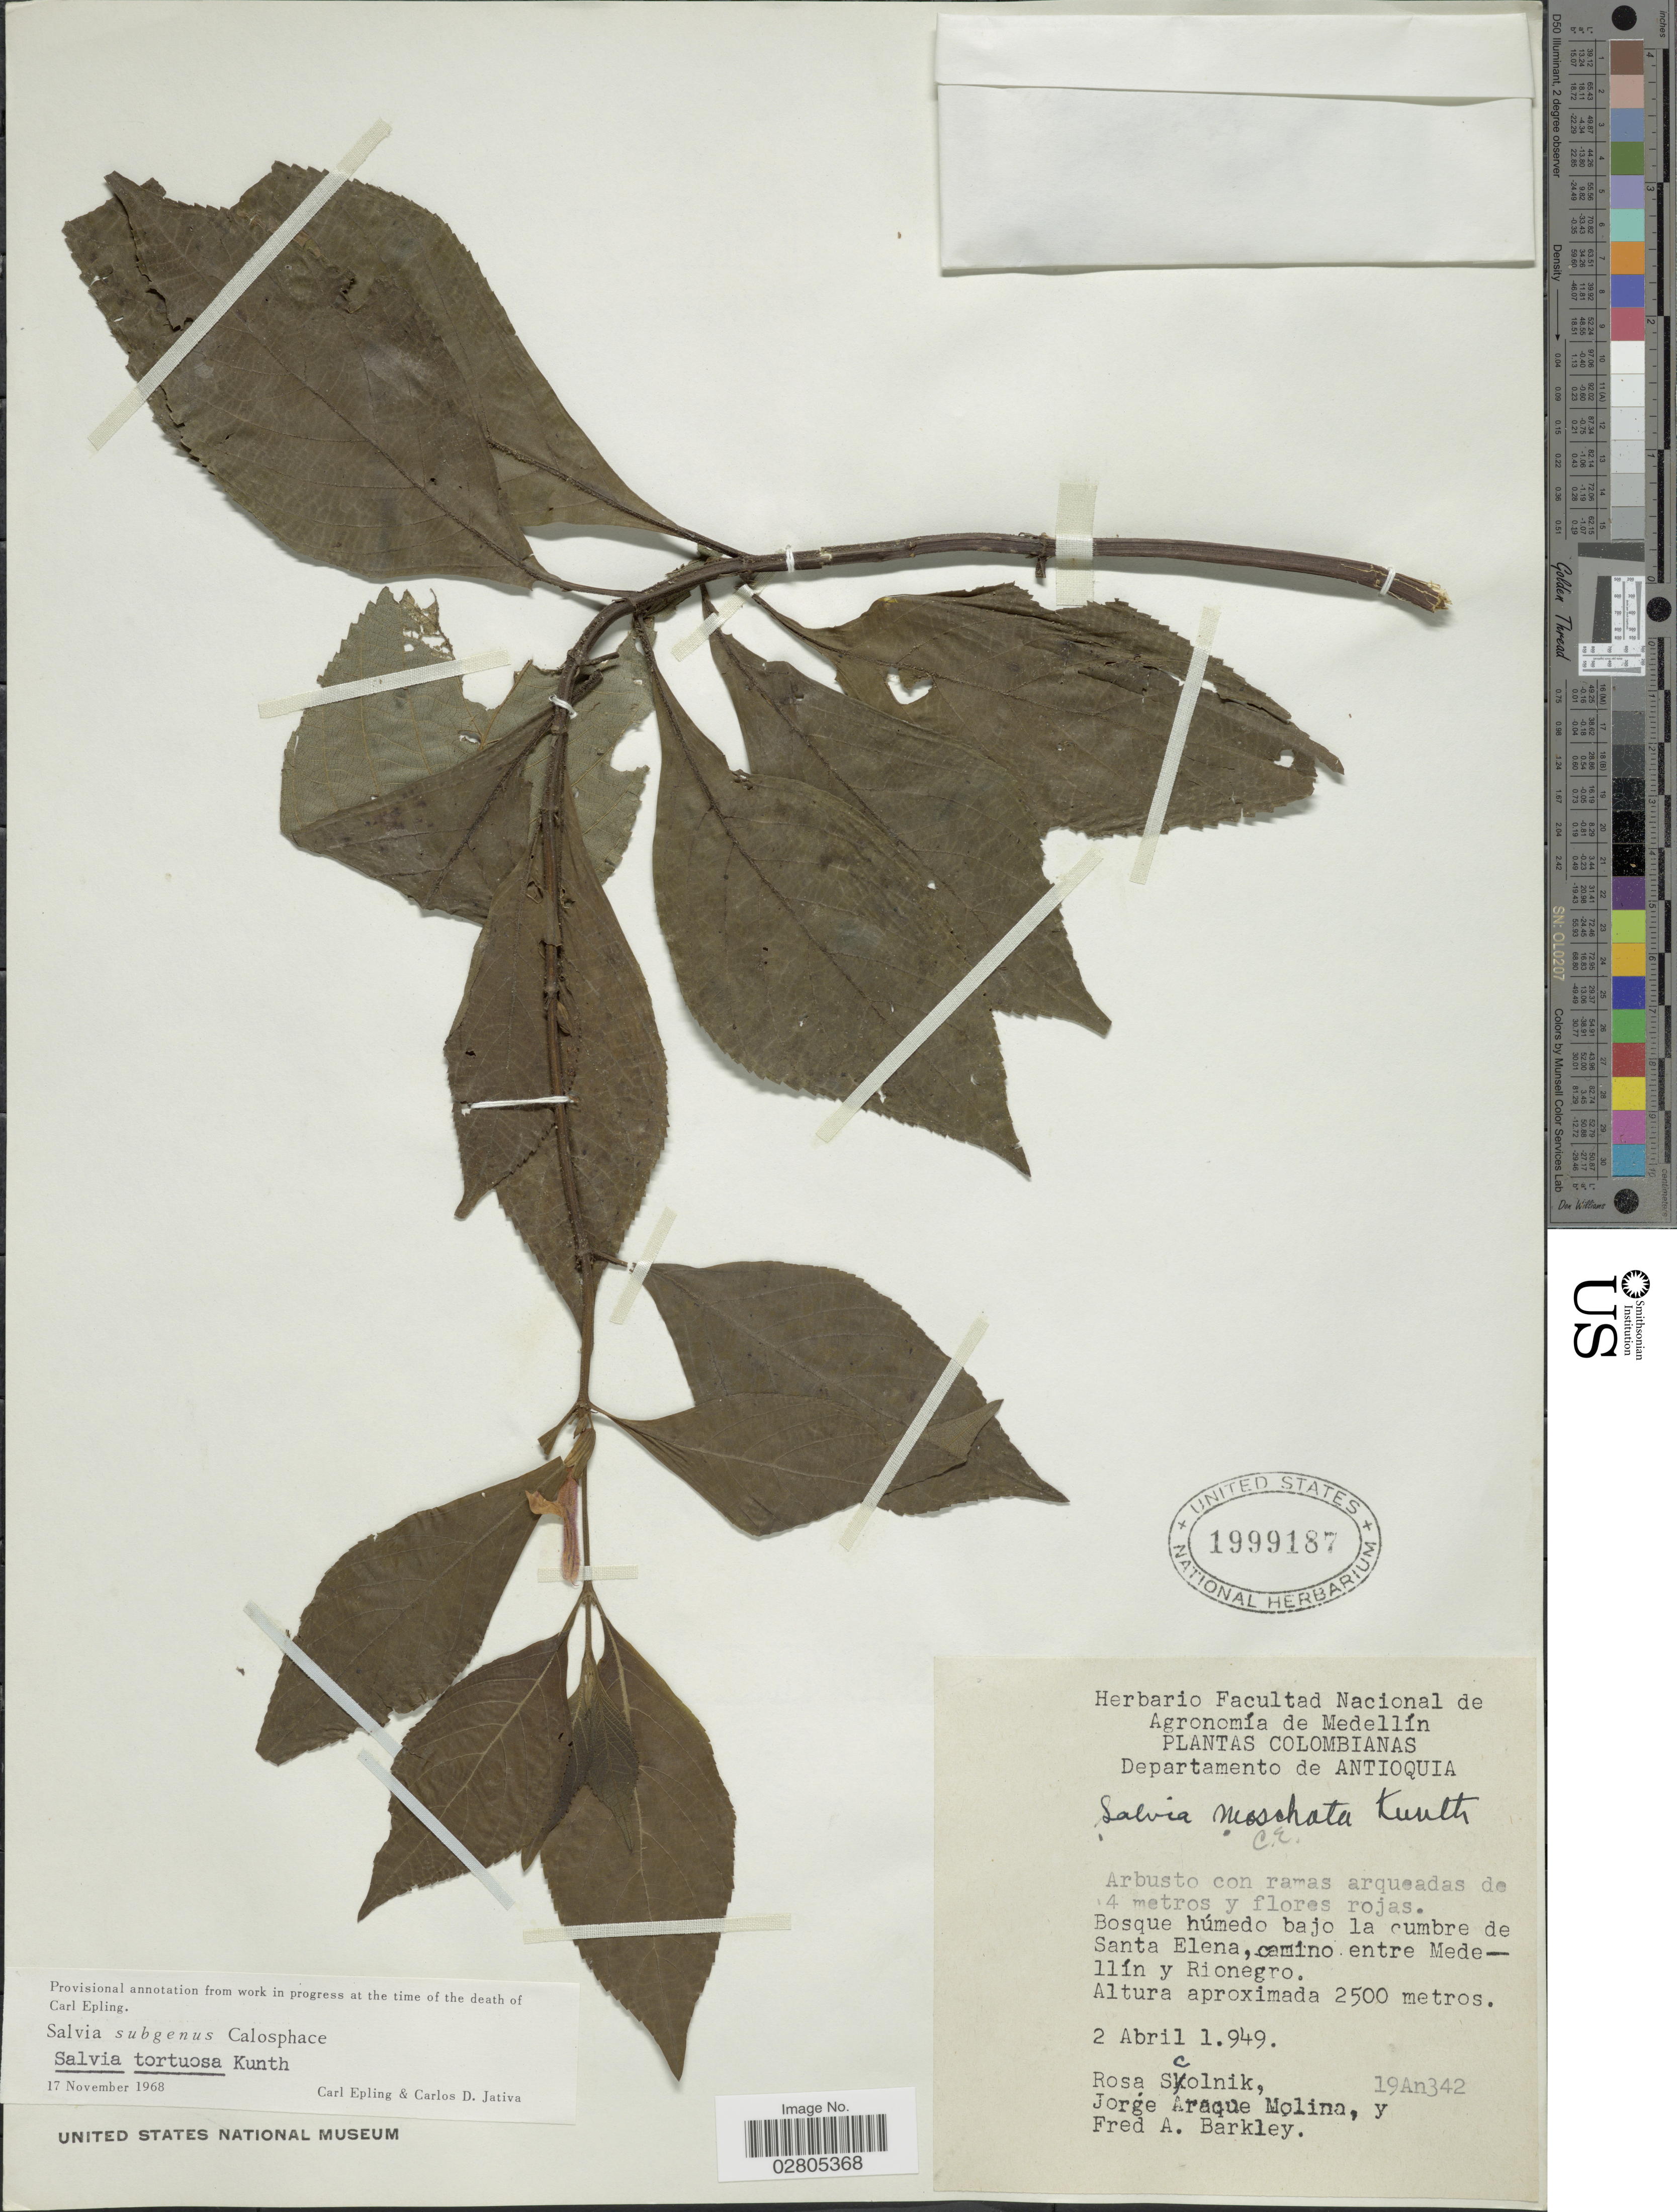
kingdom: Plantae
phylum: Tracheophyta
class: Magnoliopsida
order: Lamiales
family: Lamiaceae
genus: Salvia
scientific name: Salvia tortuosa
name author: Kunth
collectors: R. Scolnik, J. A. Molina & F. A. Barkley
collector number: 19An342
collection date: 1949-04-02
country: Colombia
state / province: Antioquia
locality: Departamento de Antioquia. Bosque húmedo bajo la cumbre de Santa Elena, camino entre Medellín y Rionegro.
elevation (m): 2500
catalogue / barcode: US 1999187